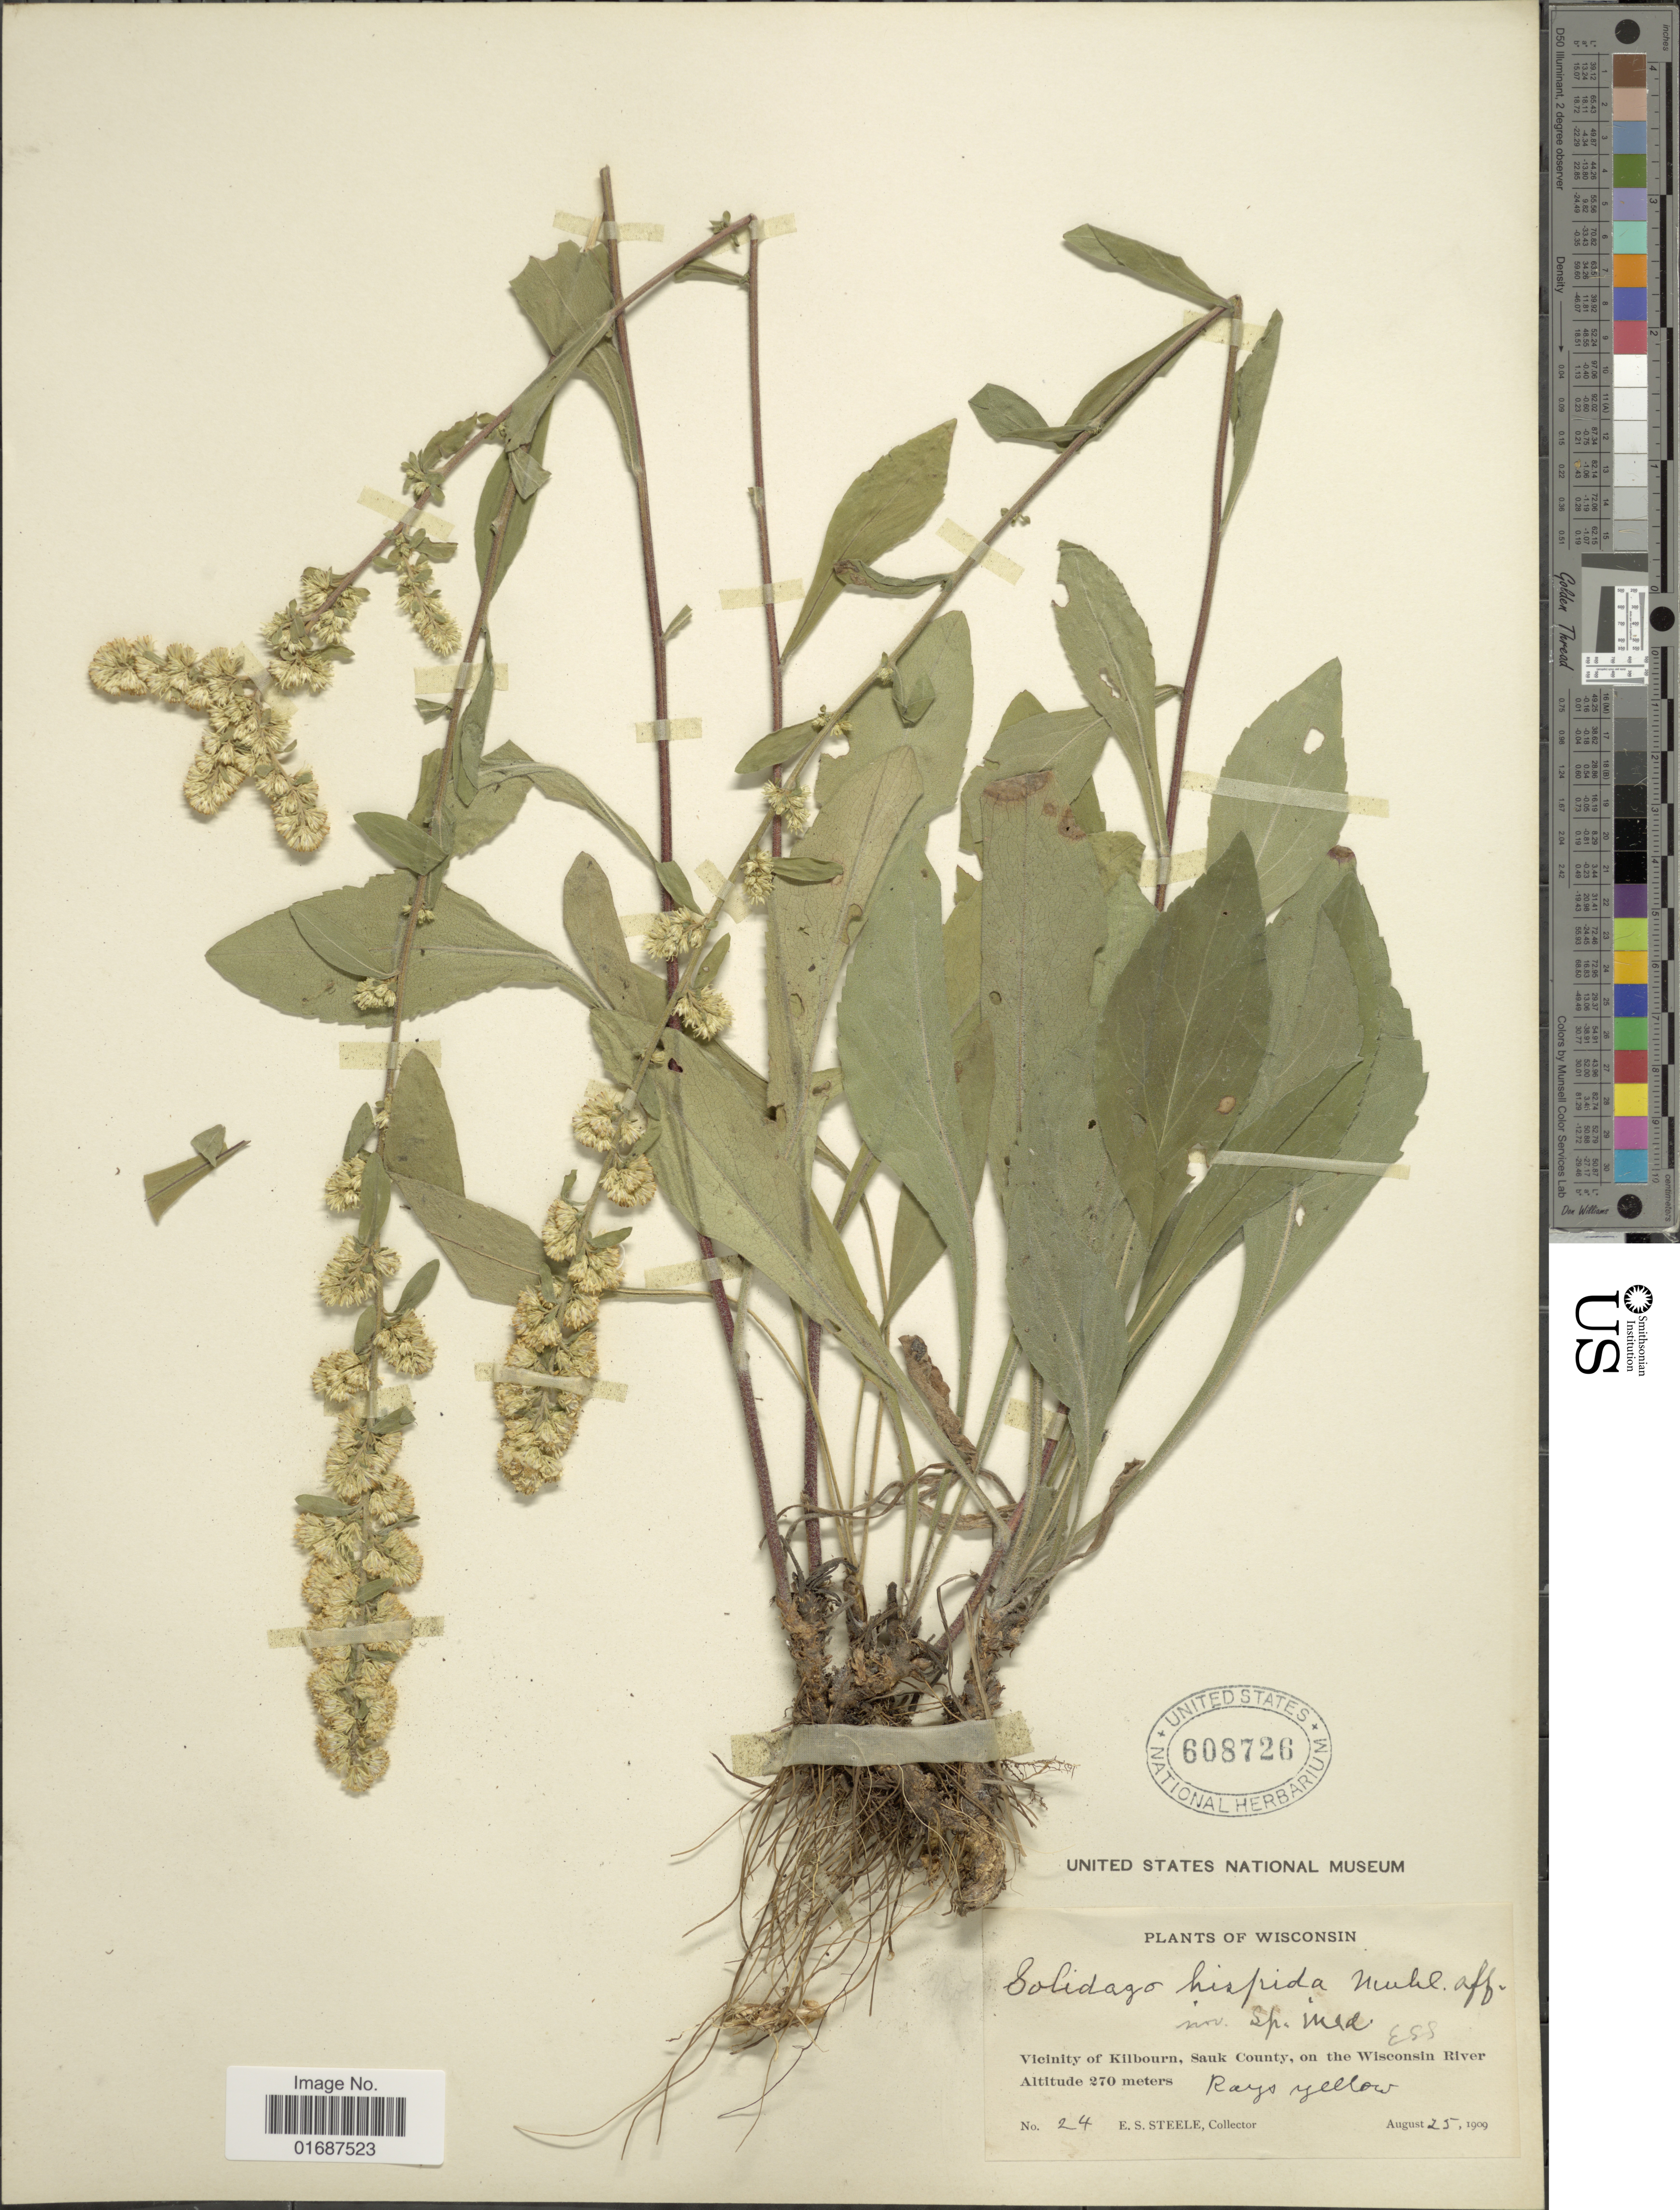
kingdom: Plantae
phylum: Tracheophyta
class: Magnoliopsida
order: Asterales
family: Asteraceae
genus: Solidago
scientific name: Solidago hispida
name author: Muhl. ex Willd.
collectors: E. Steele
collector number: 24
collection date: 1909-08-25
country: United States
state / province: Wisconsin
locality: Vicinity of Kilbourn, Sauk County, on the Wisconsin River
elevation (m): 270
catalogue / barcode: US 608726